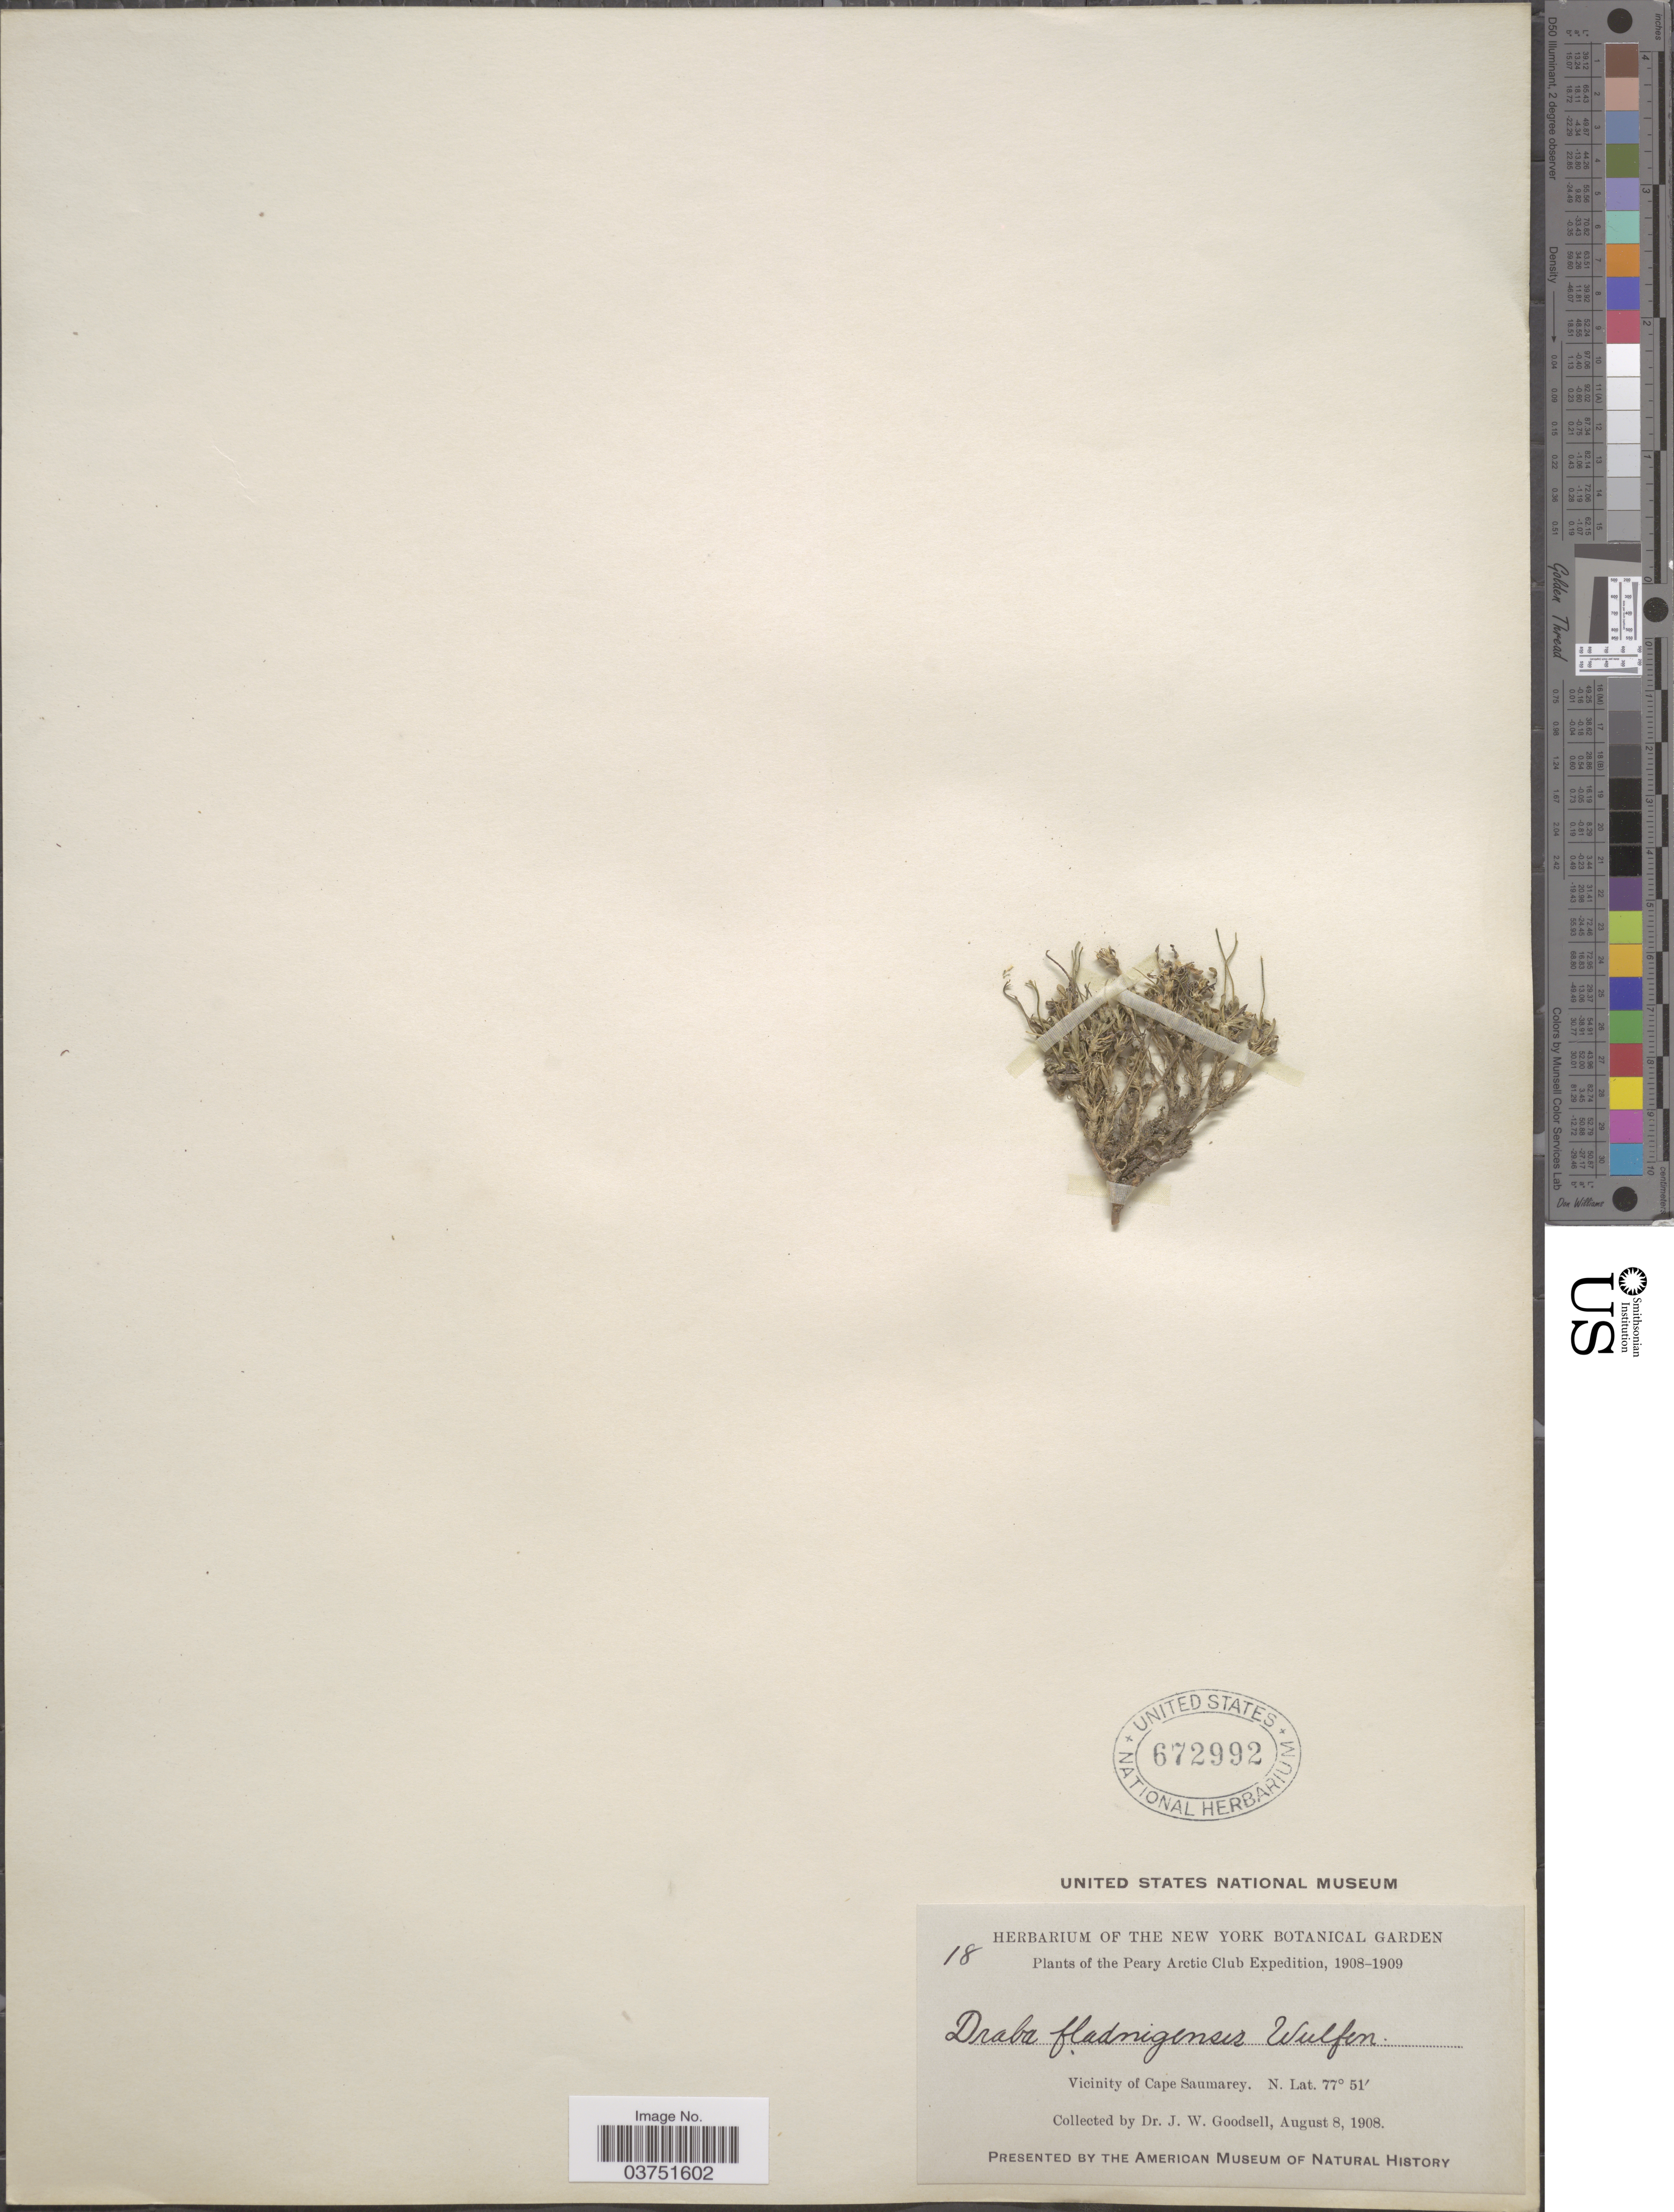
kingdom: Plantae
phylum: Tracheophyta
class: Magnoliopsida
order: Brassicales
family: Brassicaceae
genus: Draba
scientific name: Draba lactea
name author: Adams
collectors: J. Goodsell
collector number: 18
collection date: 1908-08-08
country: Canada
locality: Peary Arctic. Vicinity of Cape Saumarey.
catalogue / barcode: US 672992